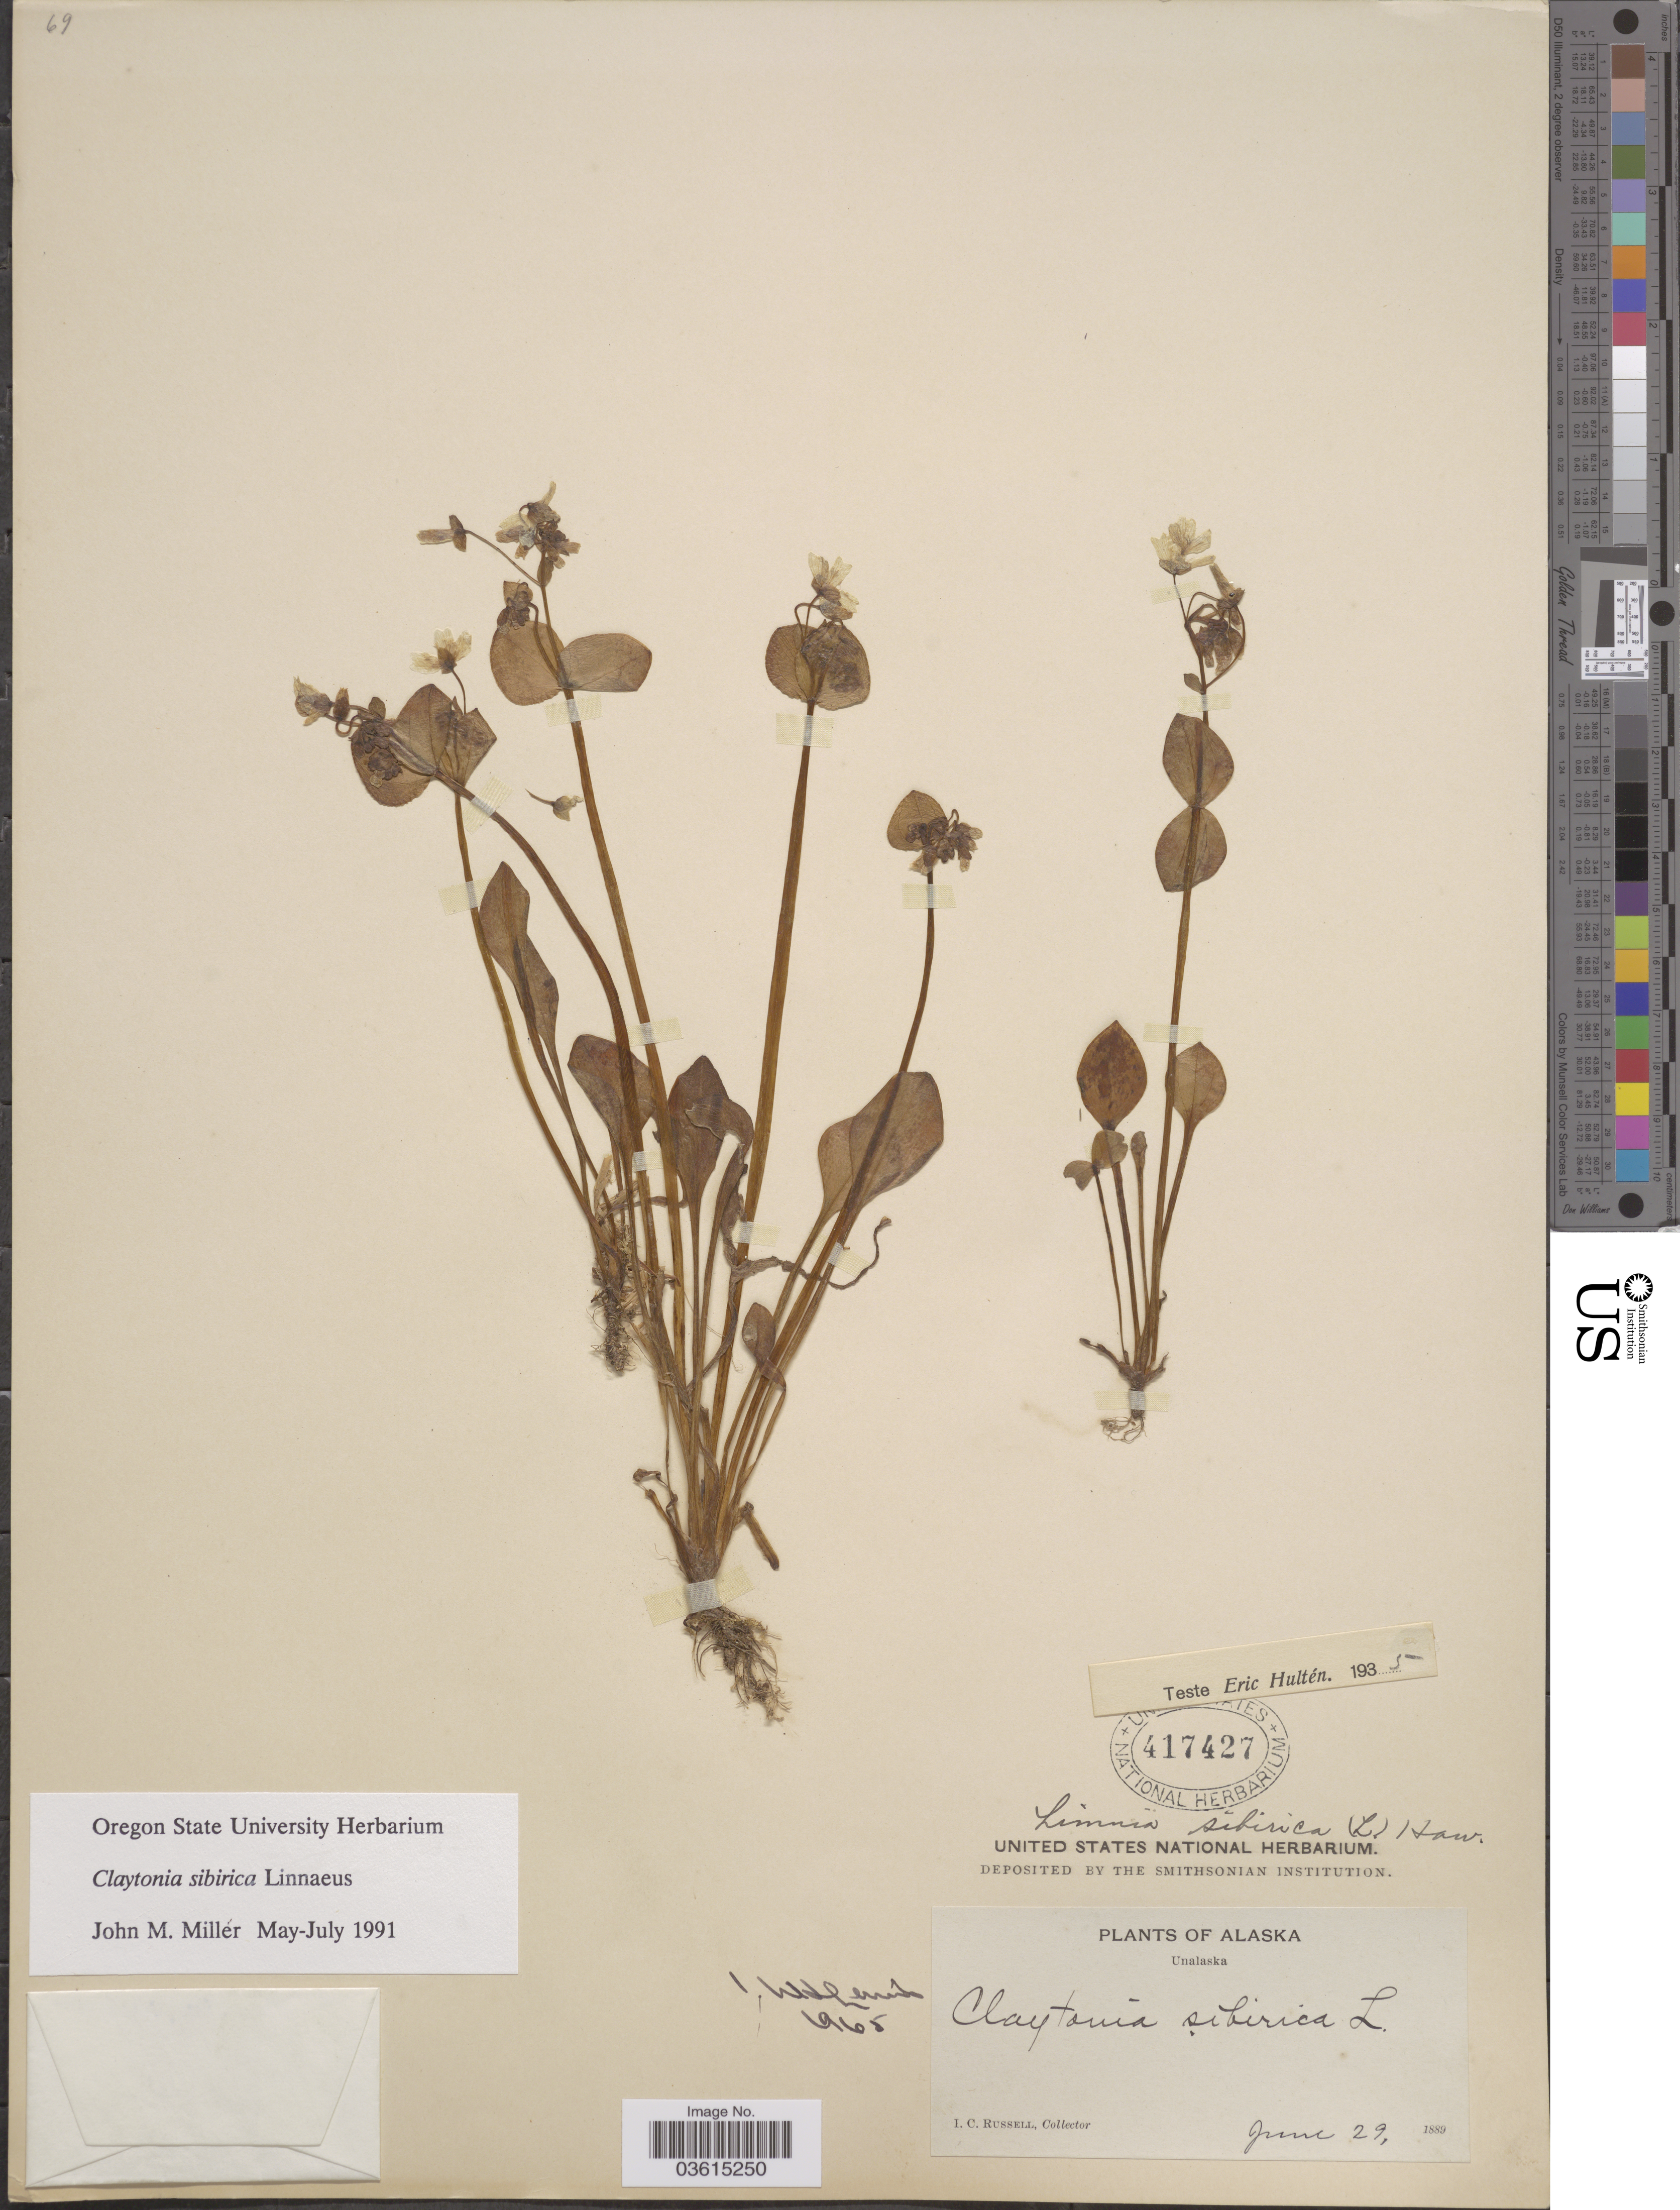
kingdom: Plantae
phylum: Tracheophyta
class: Magnoliopsida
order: Caryophyllales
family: Montiaceae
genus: Claytonia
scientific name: Claytonia sibirica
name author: L.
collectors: I. C. Russell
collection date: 1889-06-29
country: United States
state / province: Alaska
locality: Unalaska.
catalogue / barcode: US 417427